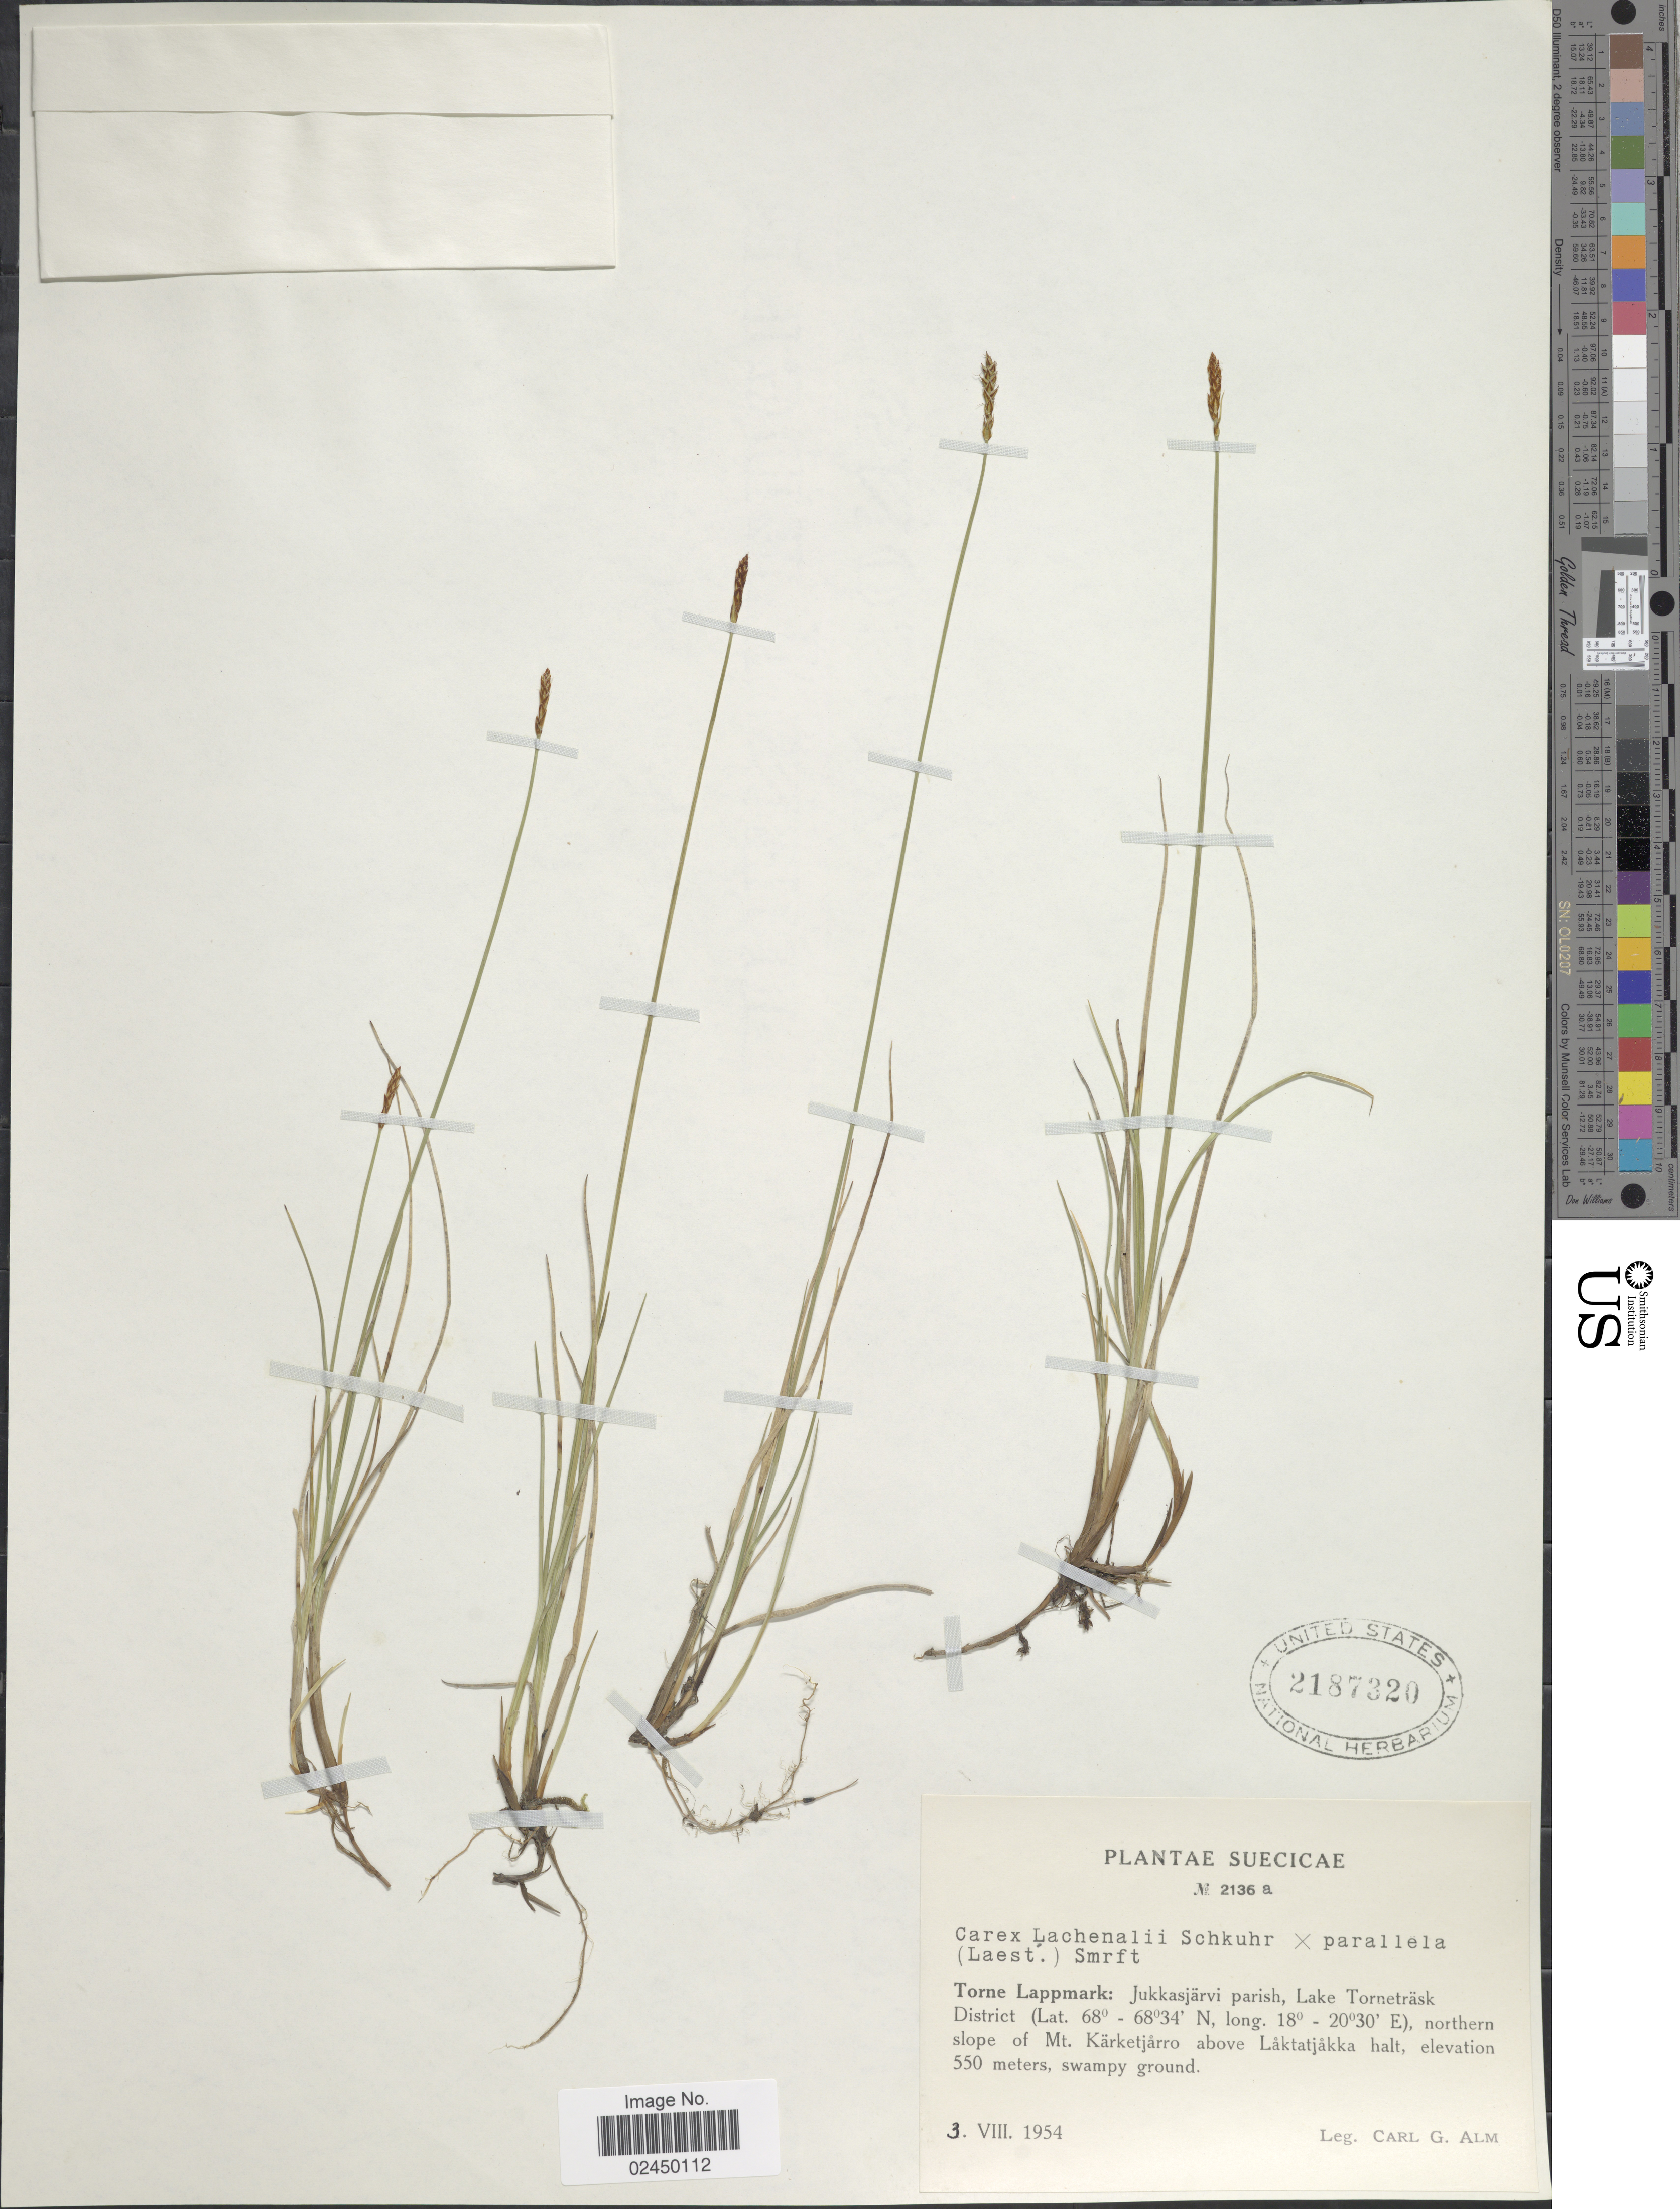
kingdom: Plantae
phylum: Tracheophyta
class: Liliopsida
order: Poales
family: Cyperaceae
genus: Carex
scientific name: Carex lachenalii subsp. lachenalii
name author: Schkuhr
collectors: C. G. Alm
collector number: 2136a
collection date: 1954-08-03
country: Sweden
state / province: Norrbotten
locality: Suecicae, Torne Lappmark: Jukkasjärvi parish, Lake Torneträsk District, northern slope of Mt Kärketjårro above Låktatjåkka halt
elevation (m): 550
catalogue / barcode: US 2187320